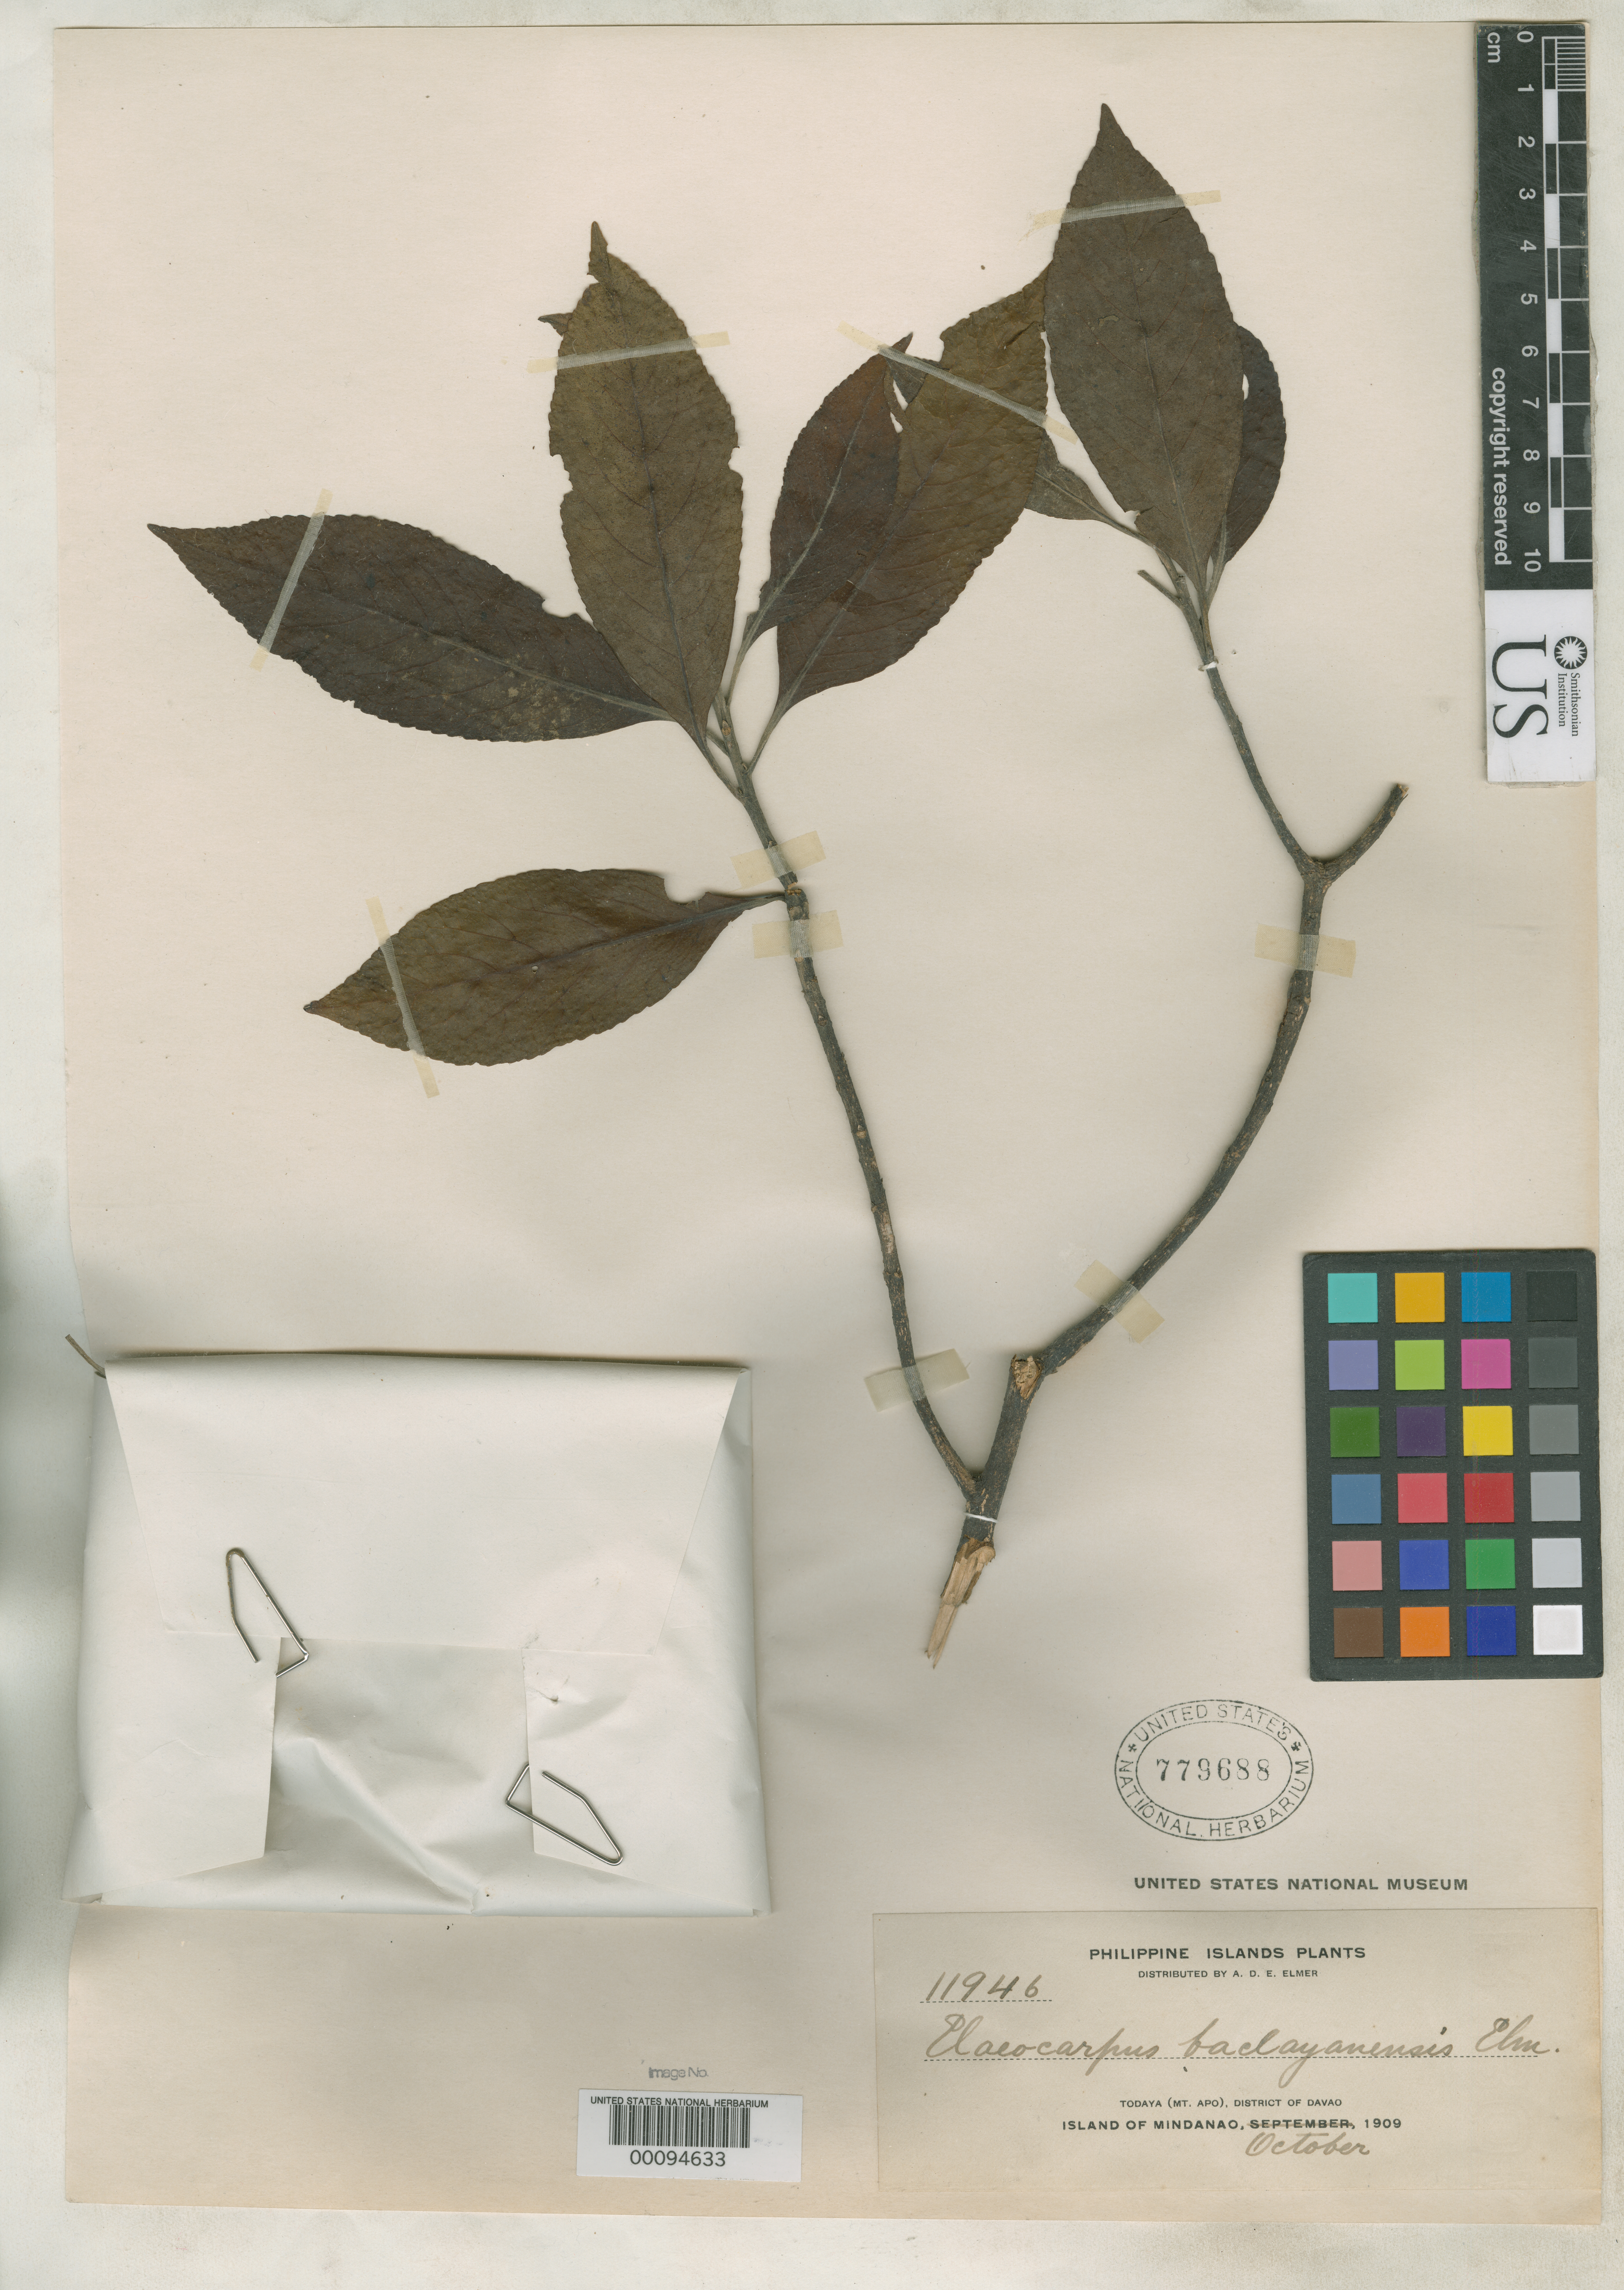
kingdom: Plantae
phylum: Tracheophyta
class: Magnoliopsida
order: Oxalidales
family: Elaeocarpaceae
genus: Elaeocarpus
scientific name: Elaeocarpus baclayanensis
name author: Elmer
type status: Isosyntype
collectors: A. D. E. Elmer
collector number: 11946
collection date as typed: Oct 1909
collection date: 1909-10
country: Philippines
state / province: Davao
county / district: Davao del Sur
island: Mindanao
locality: Todaya.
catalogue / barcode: US 779688